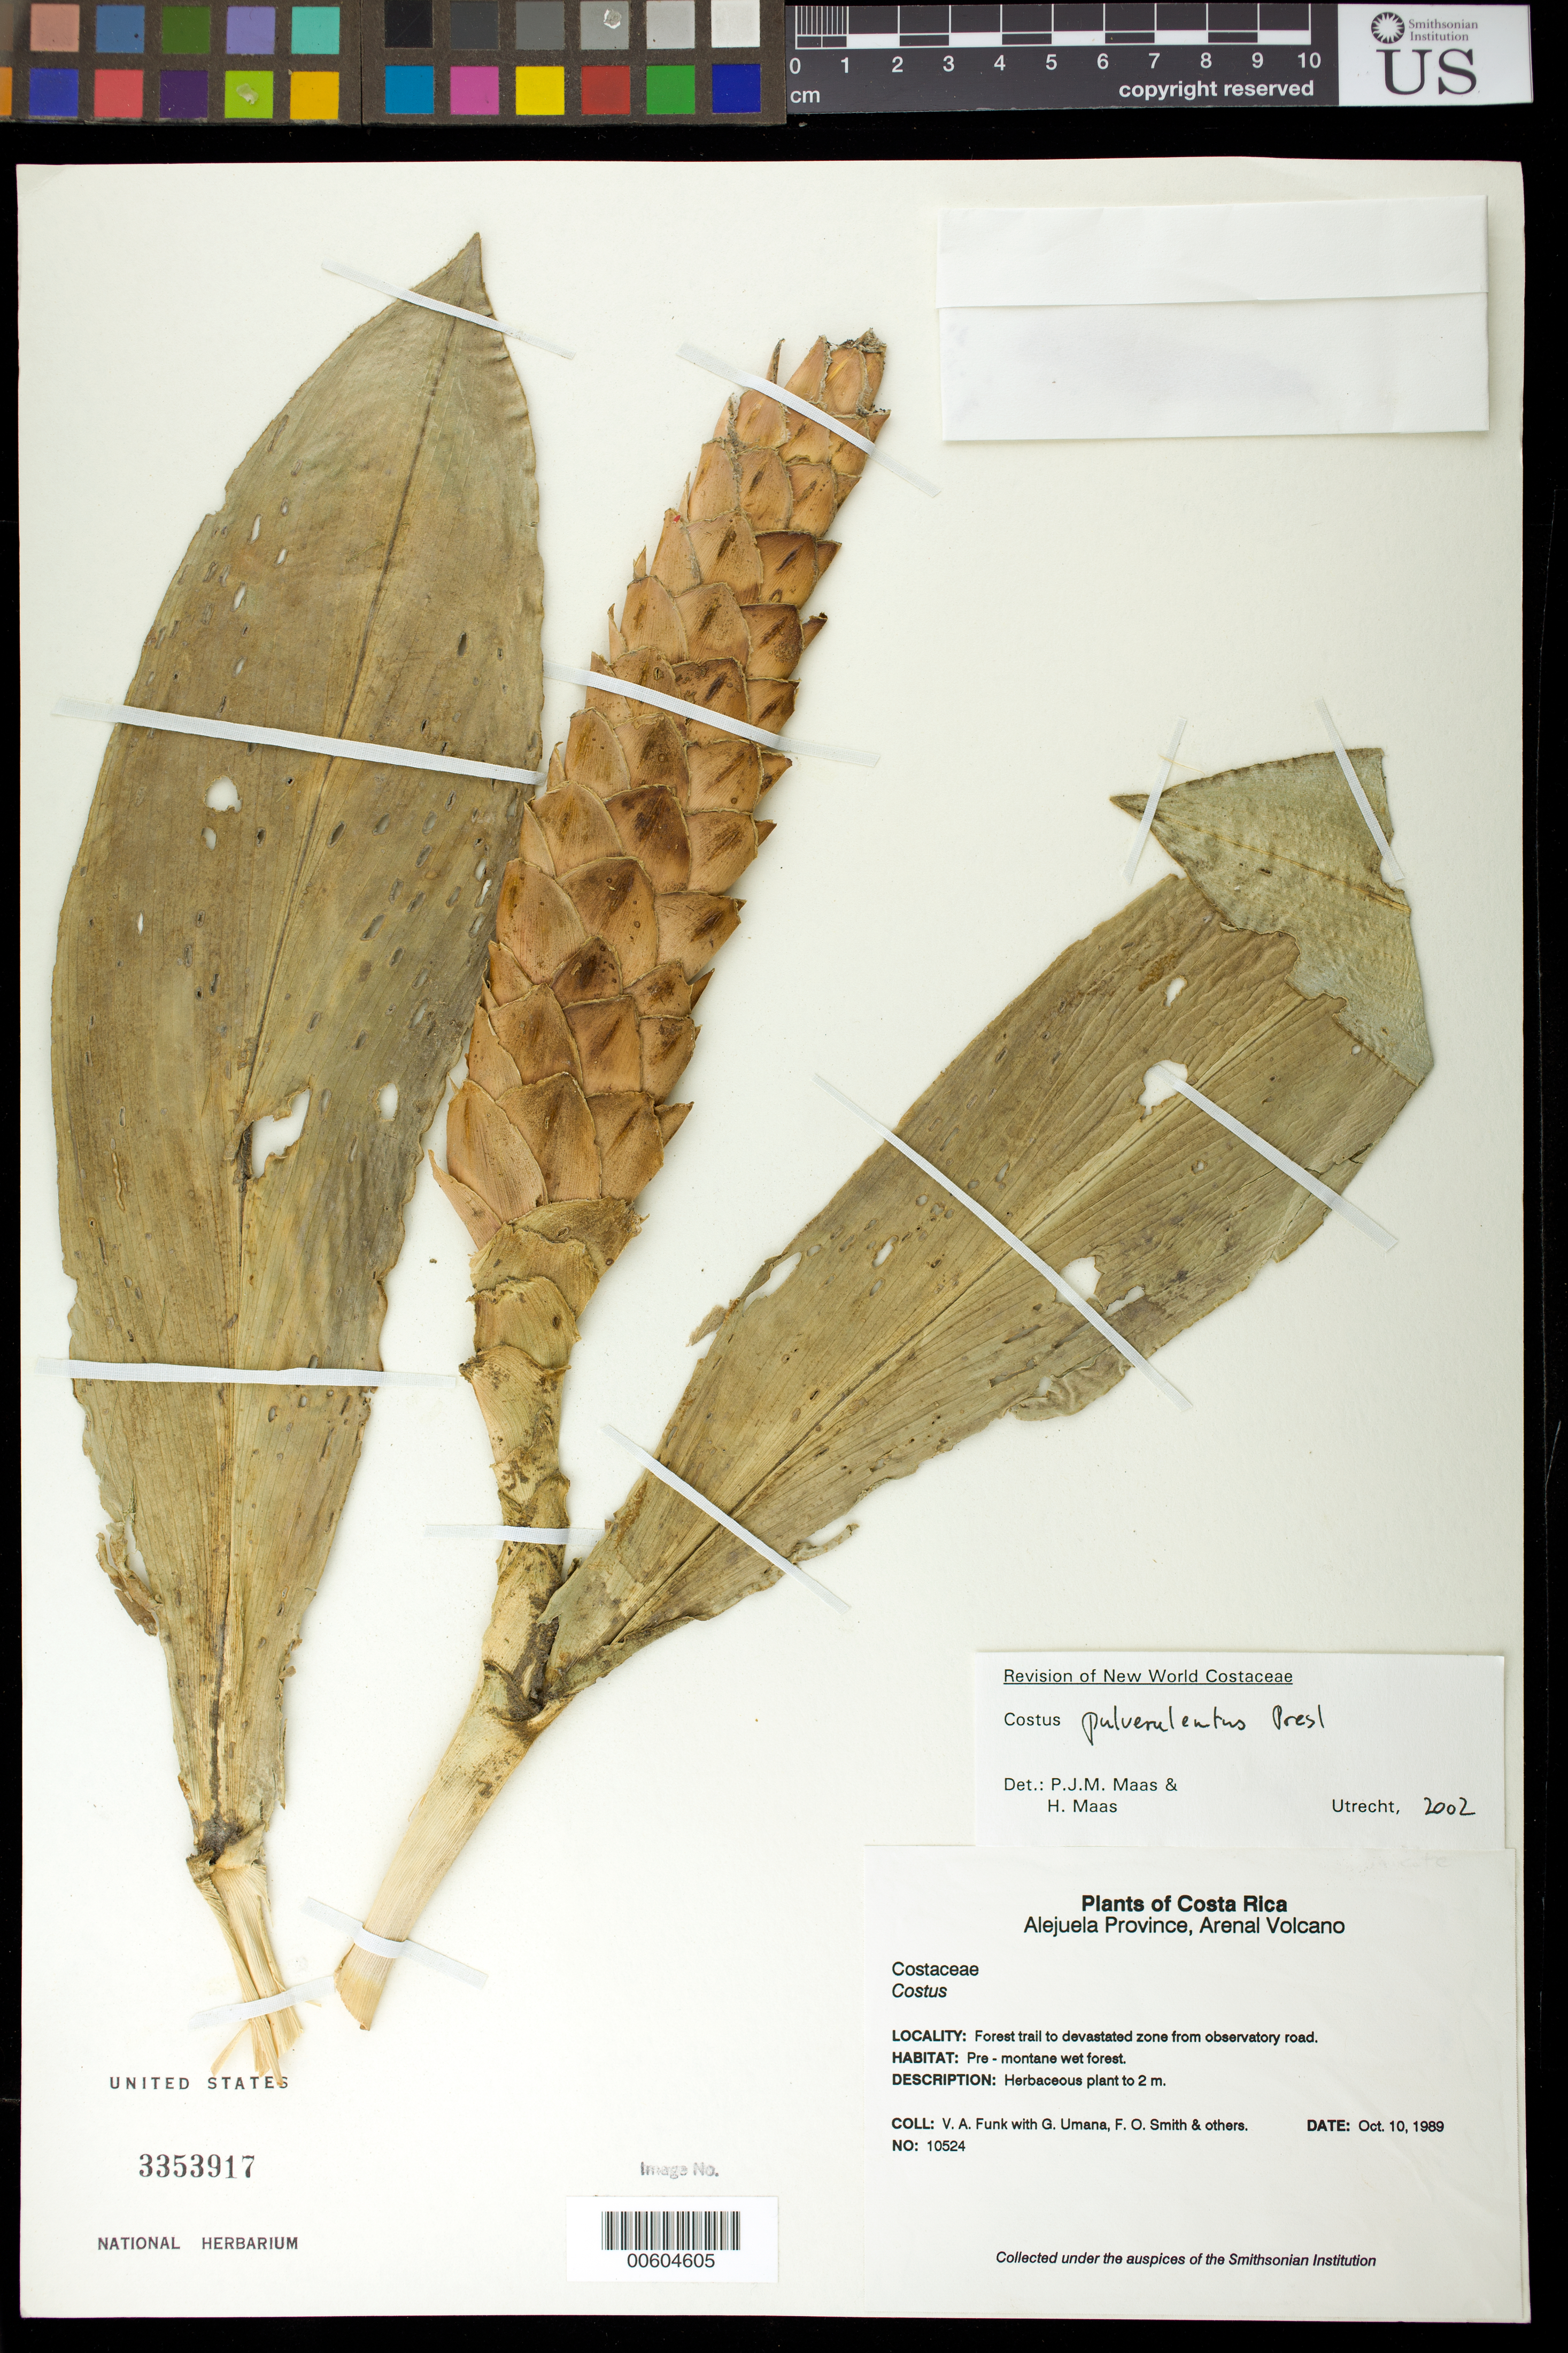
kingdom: Plantae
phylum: Tracheophyta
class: Liliopsida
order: Zingiberales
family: Costaceae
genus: Costus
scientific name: Costus sp.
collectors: V. Funk, G. Umana, F. Smith & et al.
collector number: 10524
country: Costa Rica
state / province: Alajuela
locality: Forest trail to devastated zone from observatory road. Arenal Volcano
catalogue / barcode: US 3353917